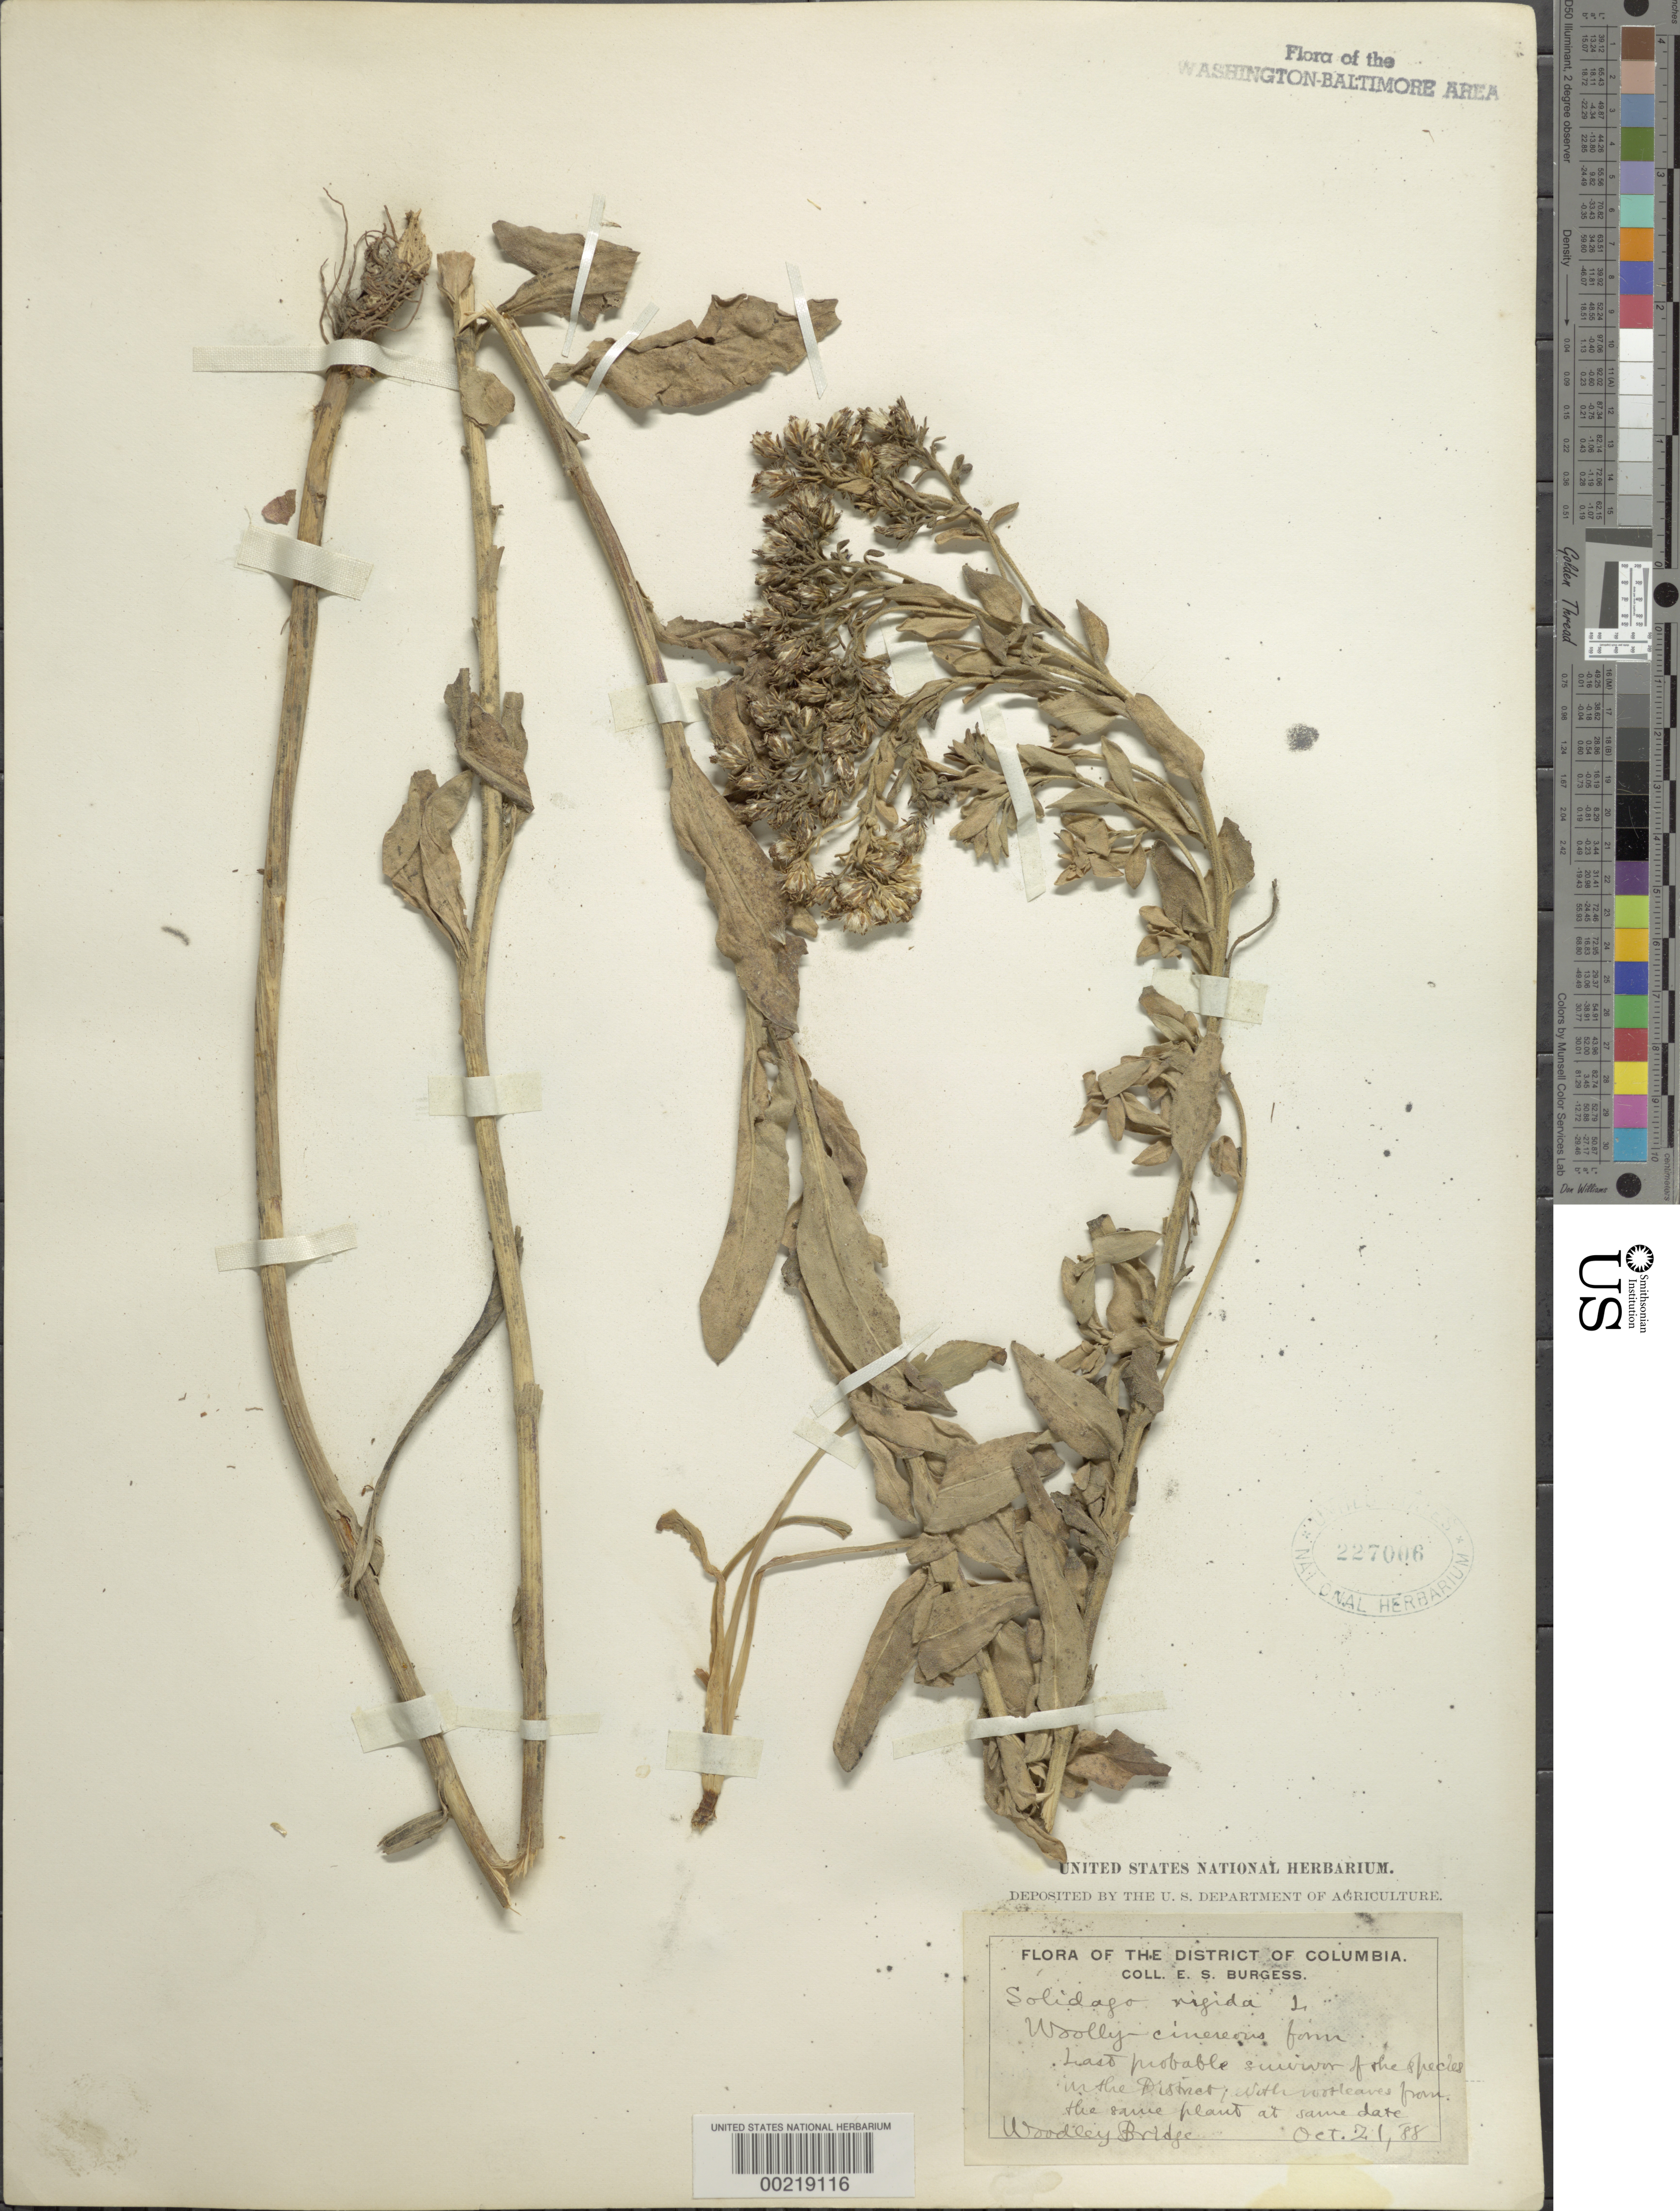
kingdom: Plantae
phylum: Tracheophyta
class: Magnoliopsida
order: Asterales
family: Asteraceae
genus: Solidago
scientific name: Solidago rigida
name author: L.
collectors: E. Burgess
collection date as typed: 21 Oct 1888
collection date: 1888-10-21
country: United States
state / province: District of Columbia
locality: Woodley Bridge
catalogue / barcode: US 227006